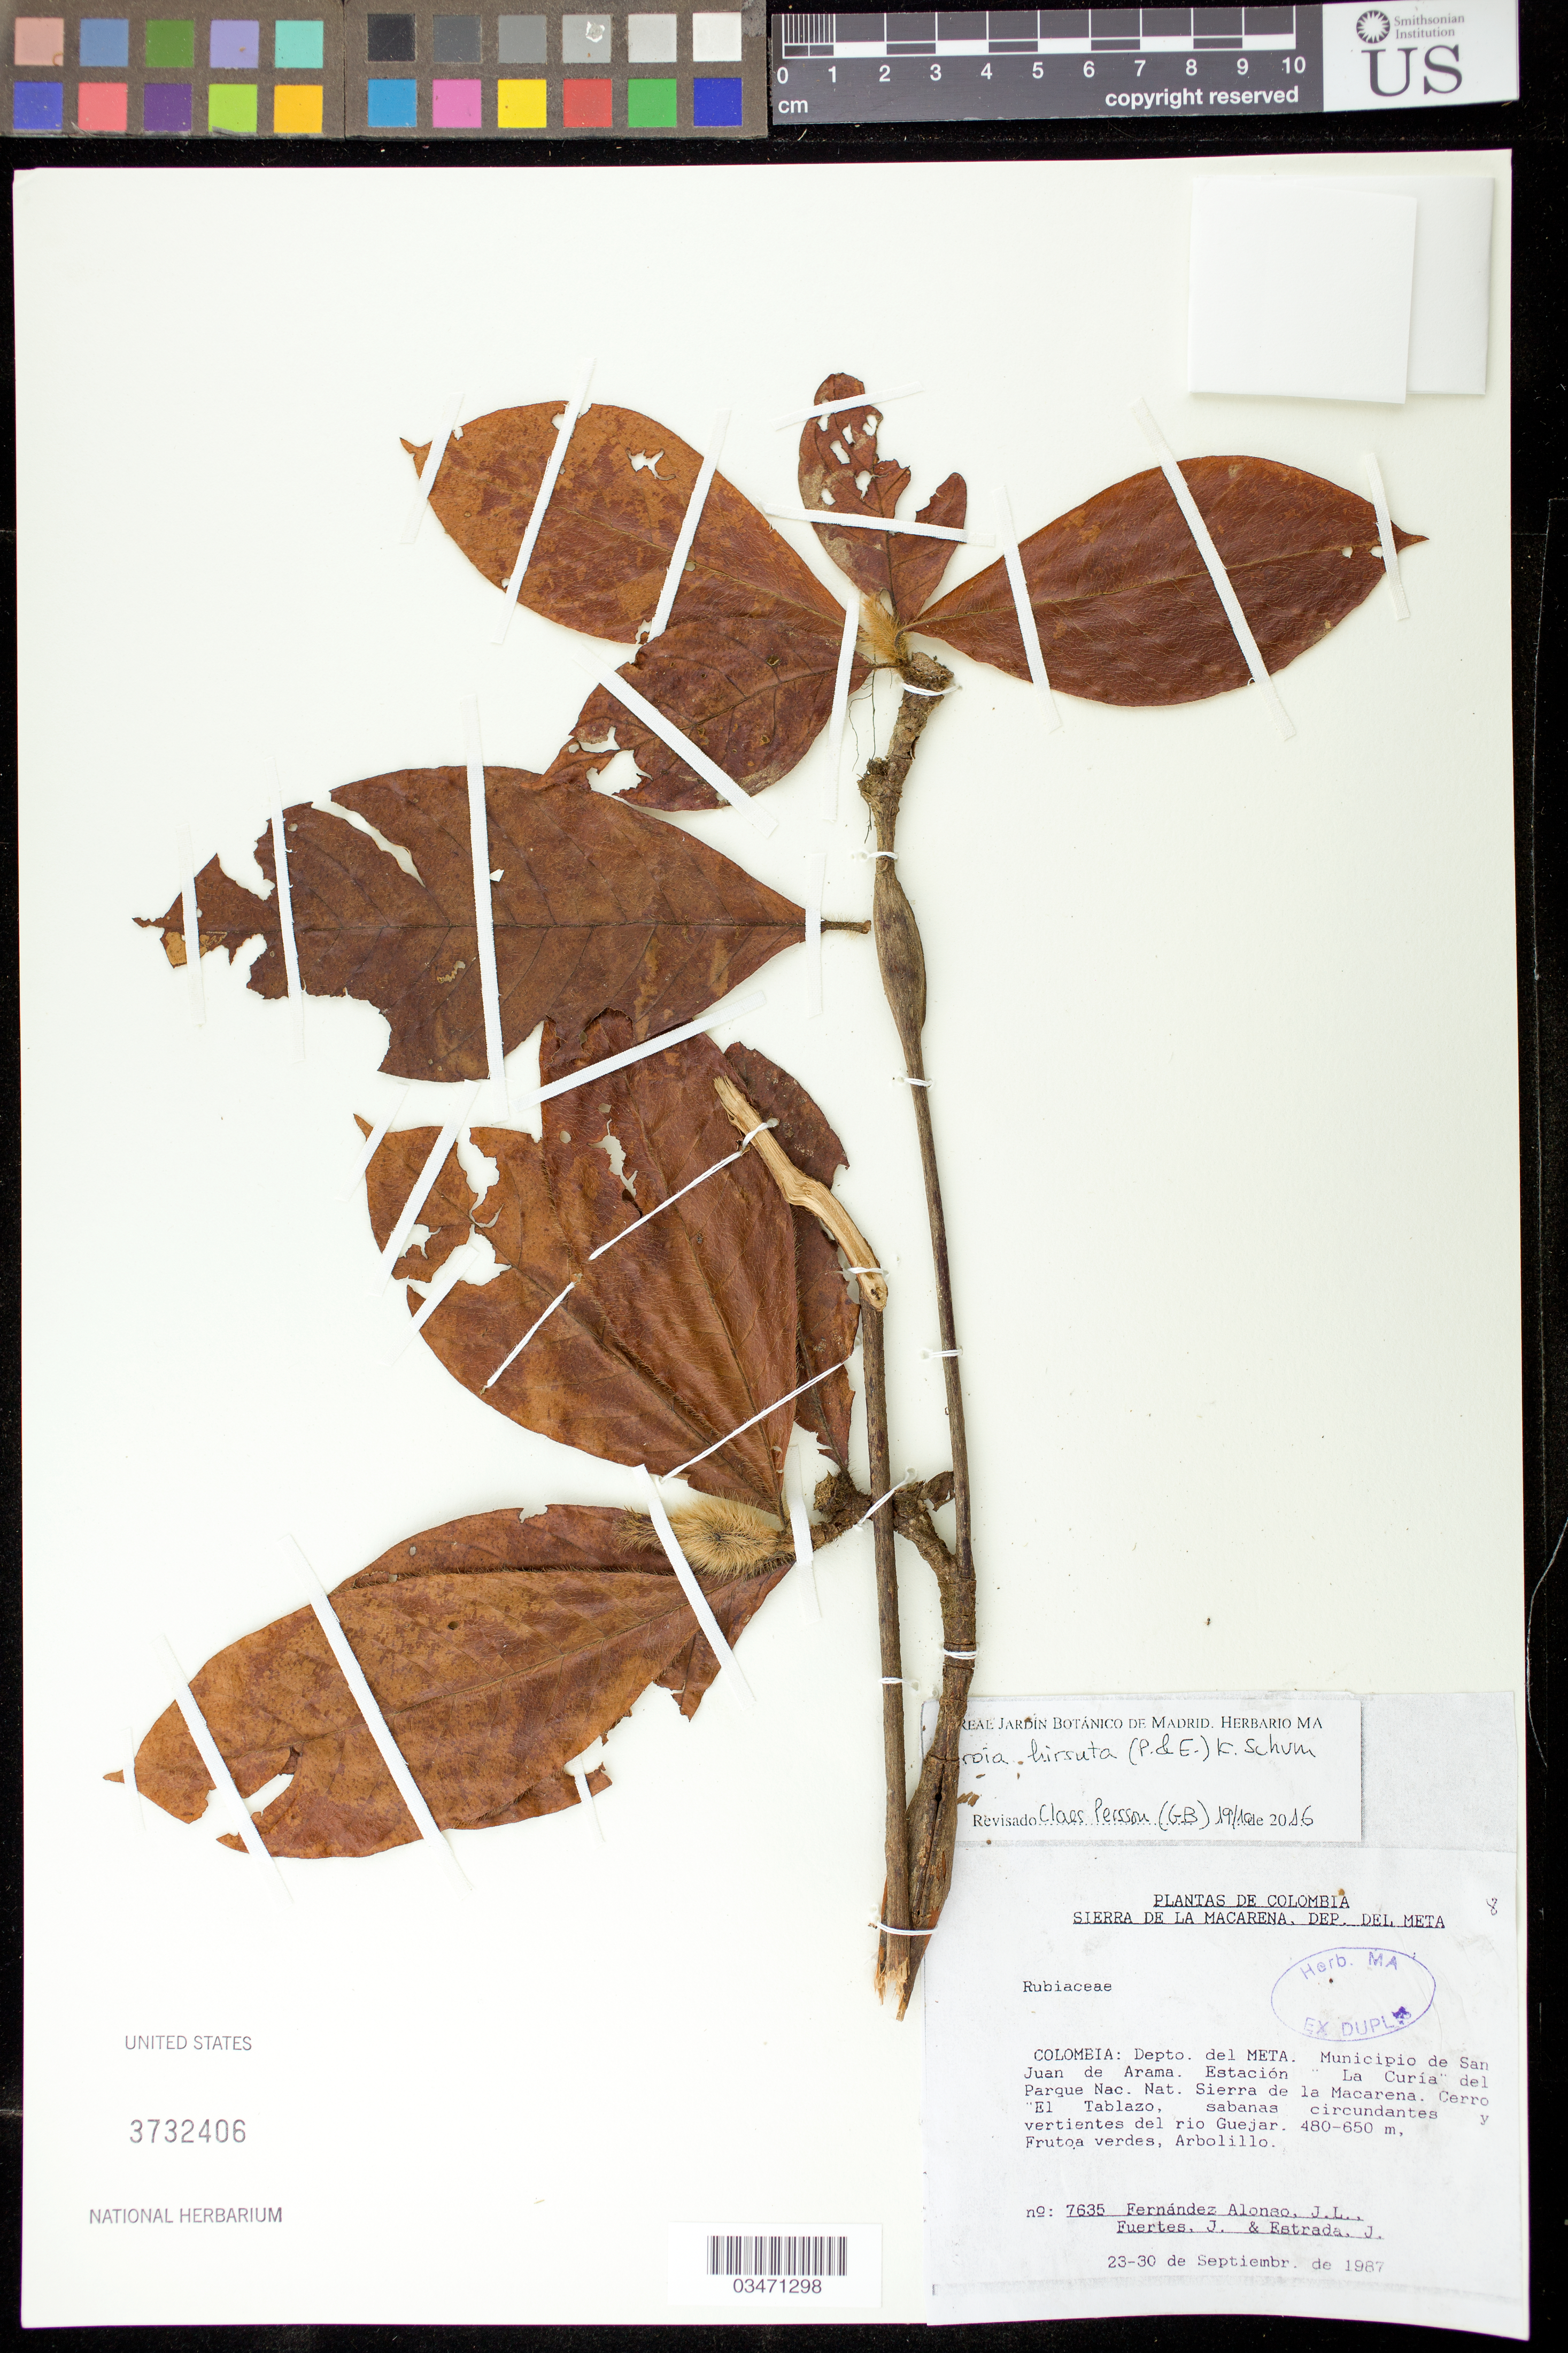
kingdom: Plantae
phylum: Tracheophyta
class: Magnoliopsida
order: Gentianales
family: Rubiaceae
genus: Duroia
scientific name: Duroia hirsuta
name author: (Poepp.) K. Schum.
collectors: J. L. Fernández-Alonso, J. Fuertes & J. Estrada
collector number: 7635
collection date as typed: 23-30 de Septiembr. de 1987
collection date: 1987-09-23/1987-09-30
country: Colombia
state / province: Meta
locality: Municipio de San Juan de Arama. Estacion "La Curia" del Parque Nac. Nat. Sierra de la Macarena. Cerro "El Tablazo, sabanas circundantes y vertientes del rio Guejar.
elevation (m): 480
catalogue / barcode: US 3732406